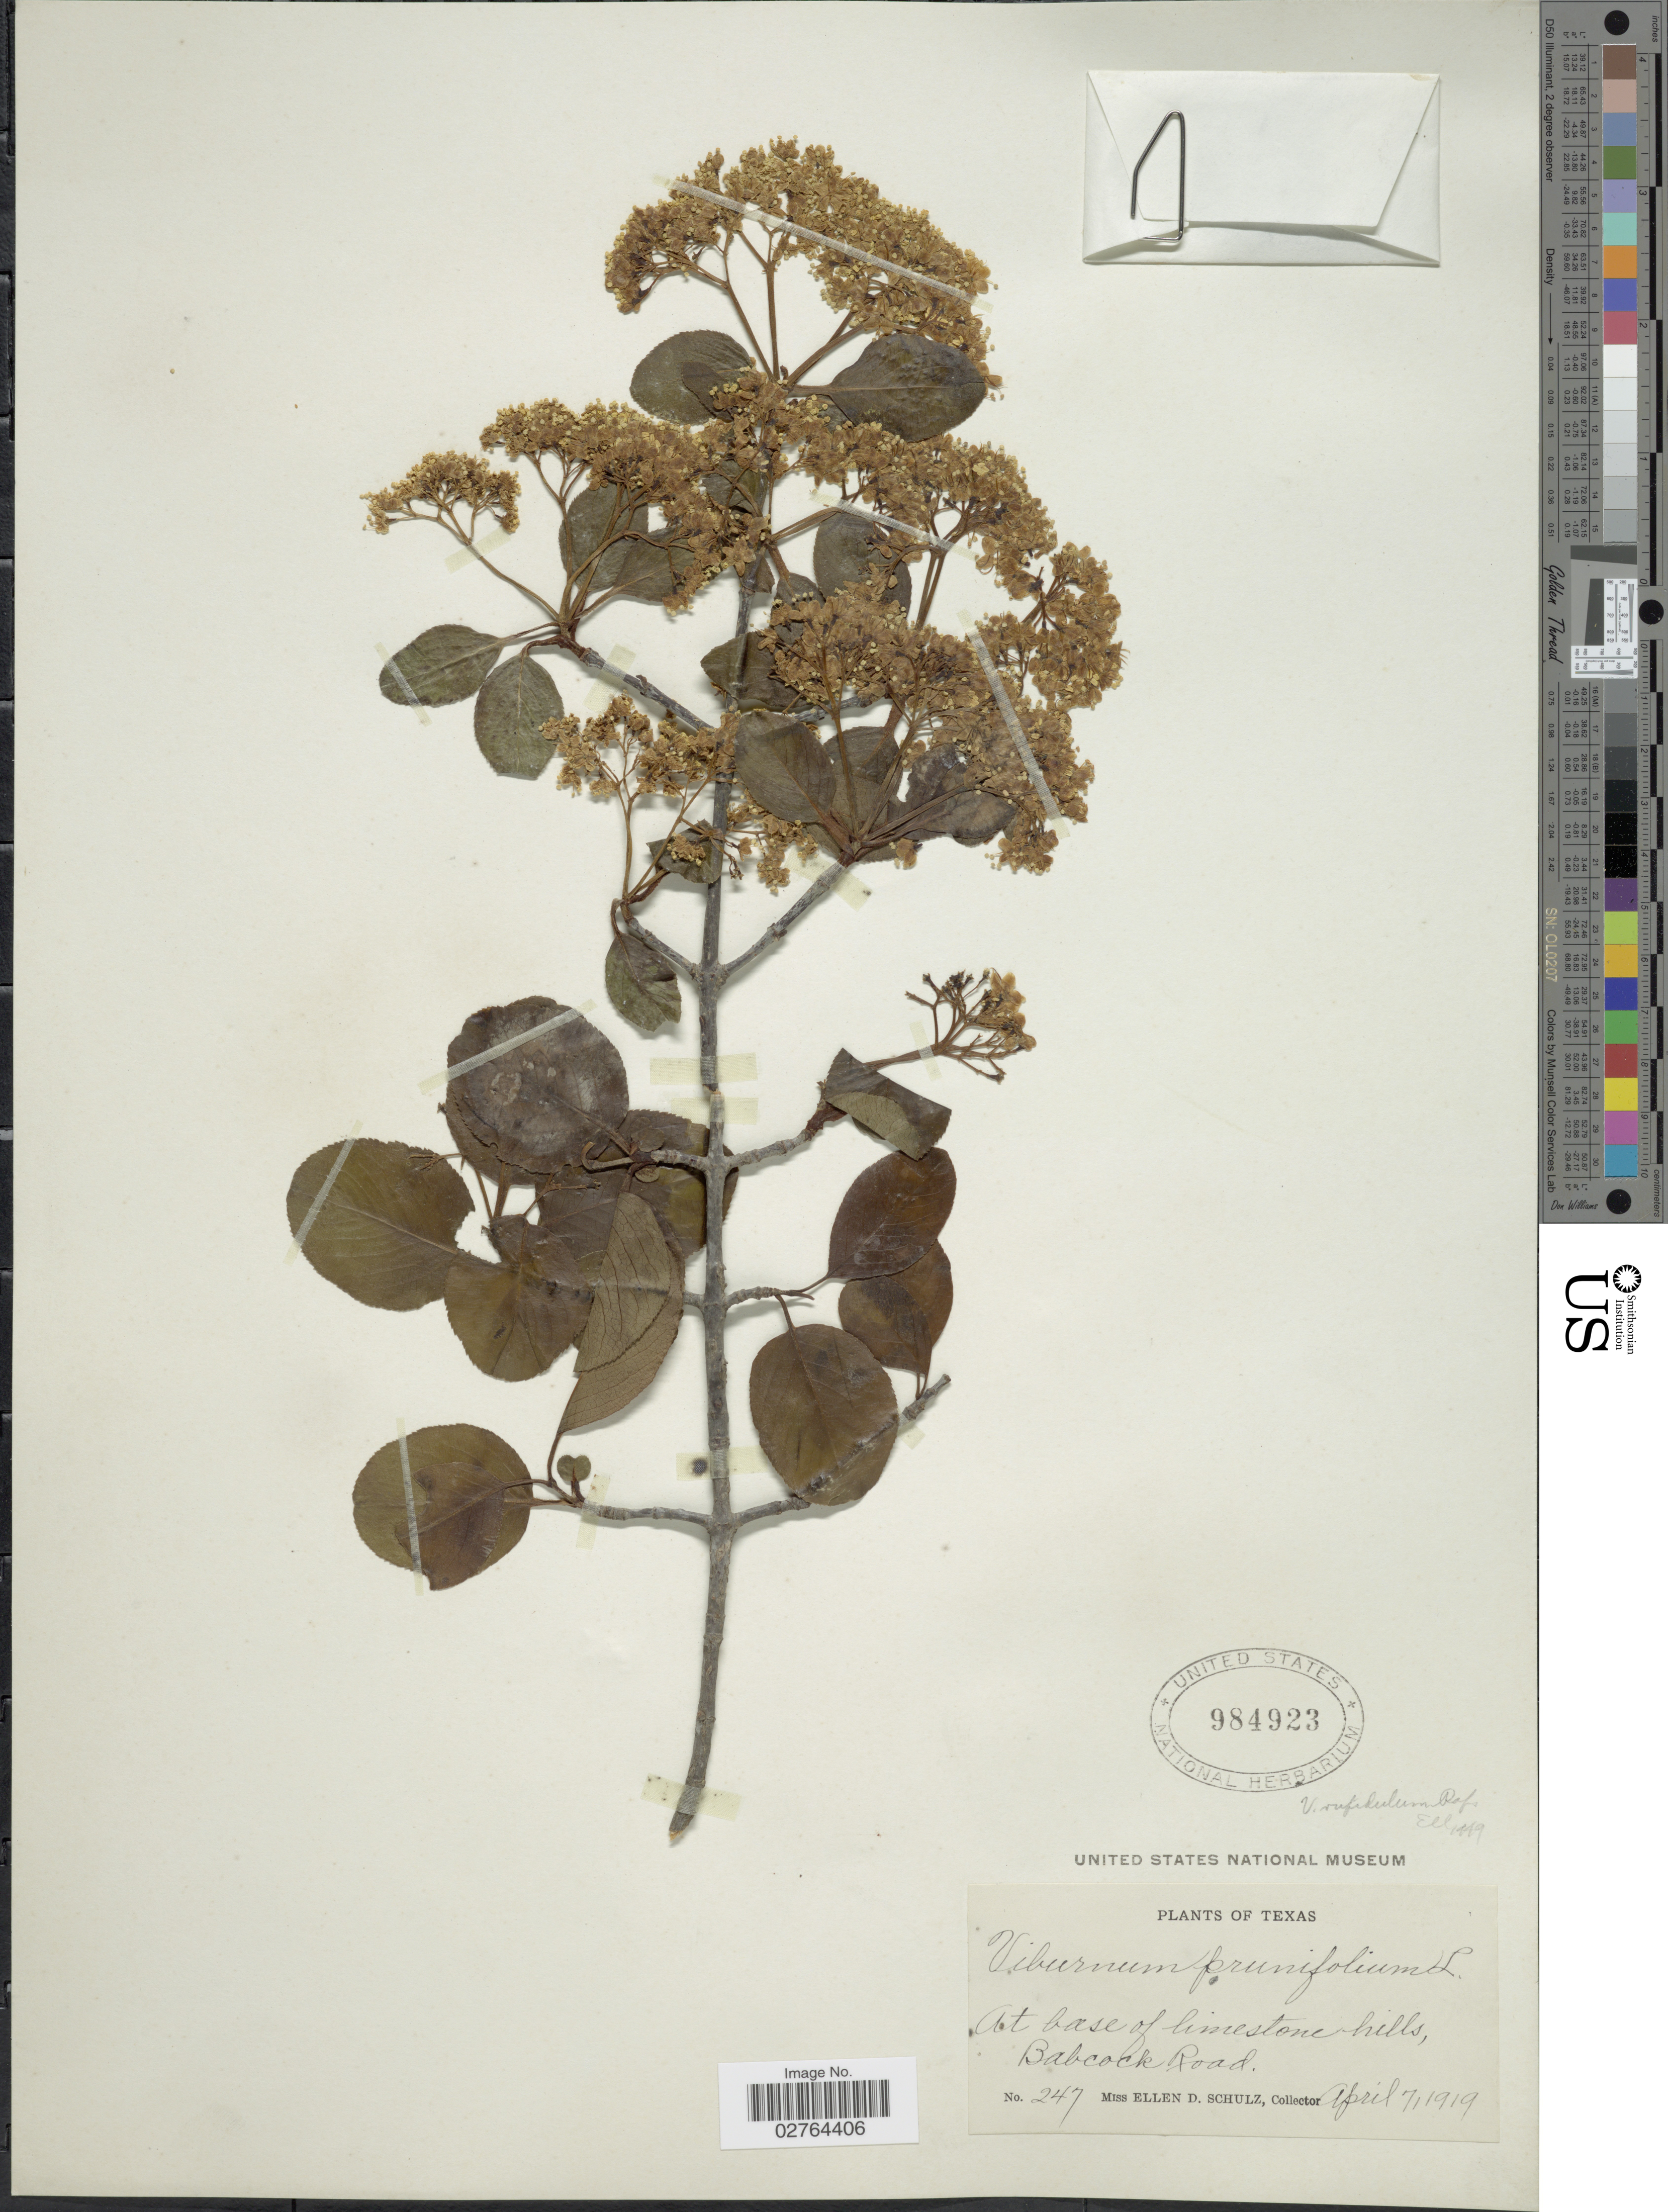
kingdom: Plantae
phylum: Tracheophyta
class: Magnoliopsida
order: Dipsacales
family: Viburnaceae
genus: Viburnum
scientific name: Viburnum rufidulum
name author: Raf.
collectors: E. D. Schulz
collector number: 247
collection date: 1919-04-07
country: United States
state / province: Texas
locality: At base of limestone hills, Babcock Road.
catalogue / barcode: US 984923